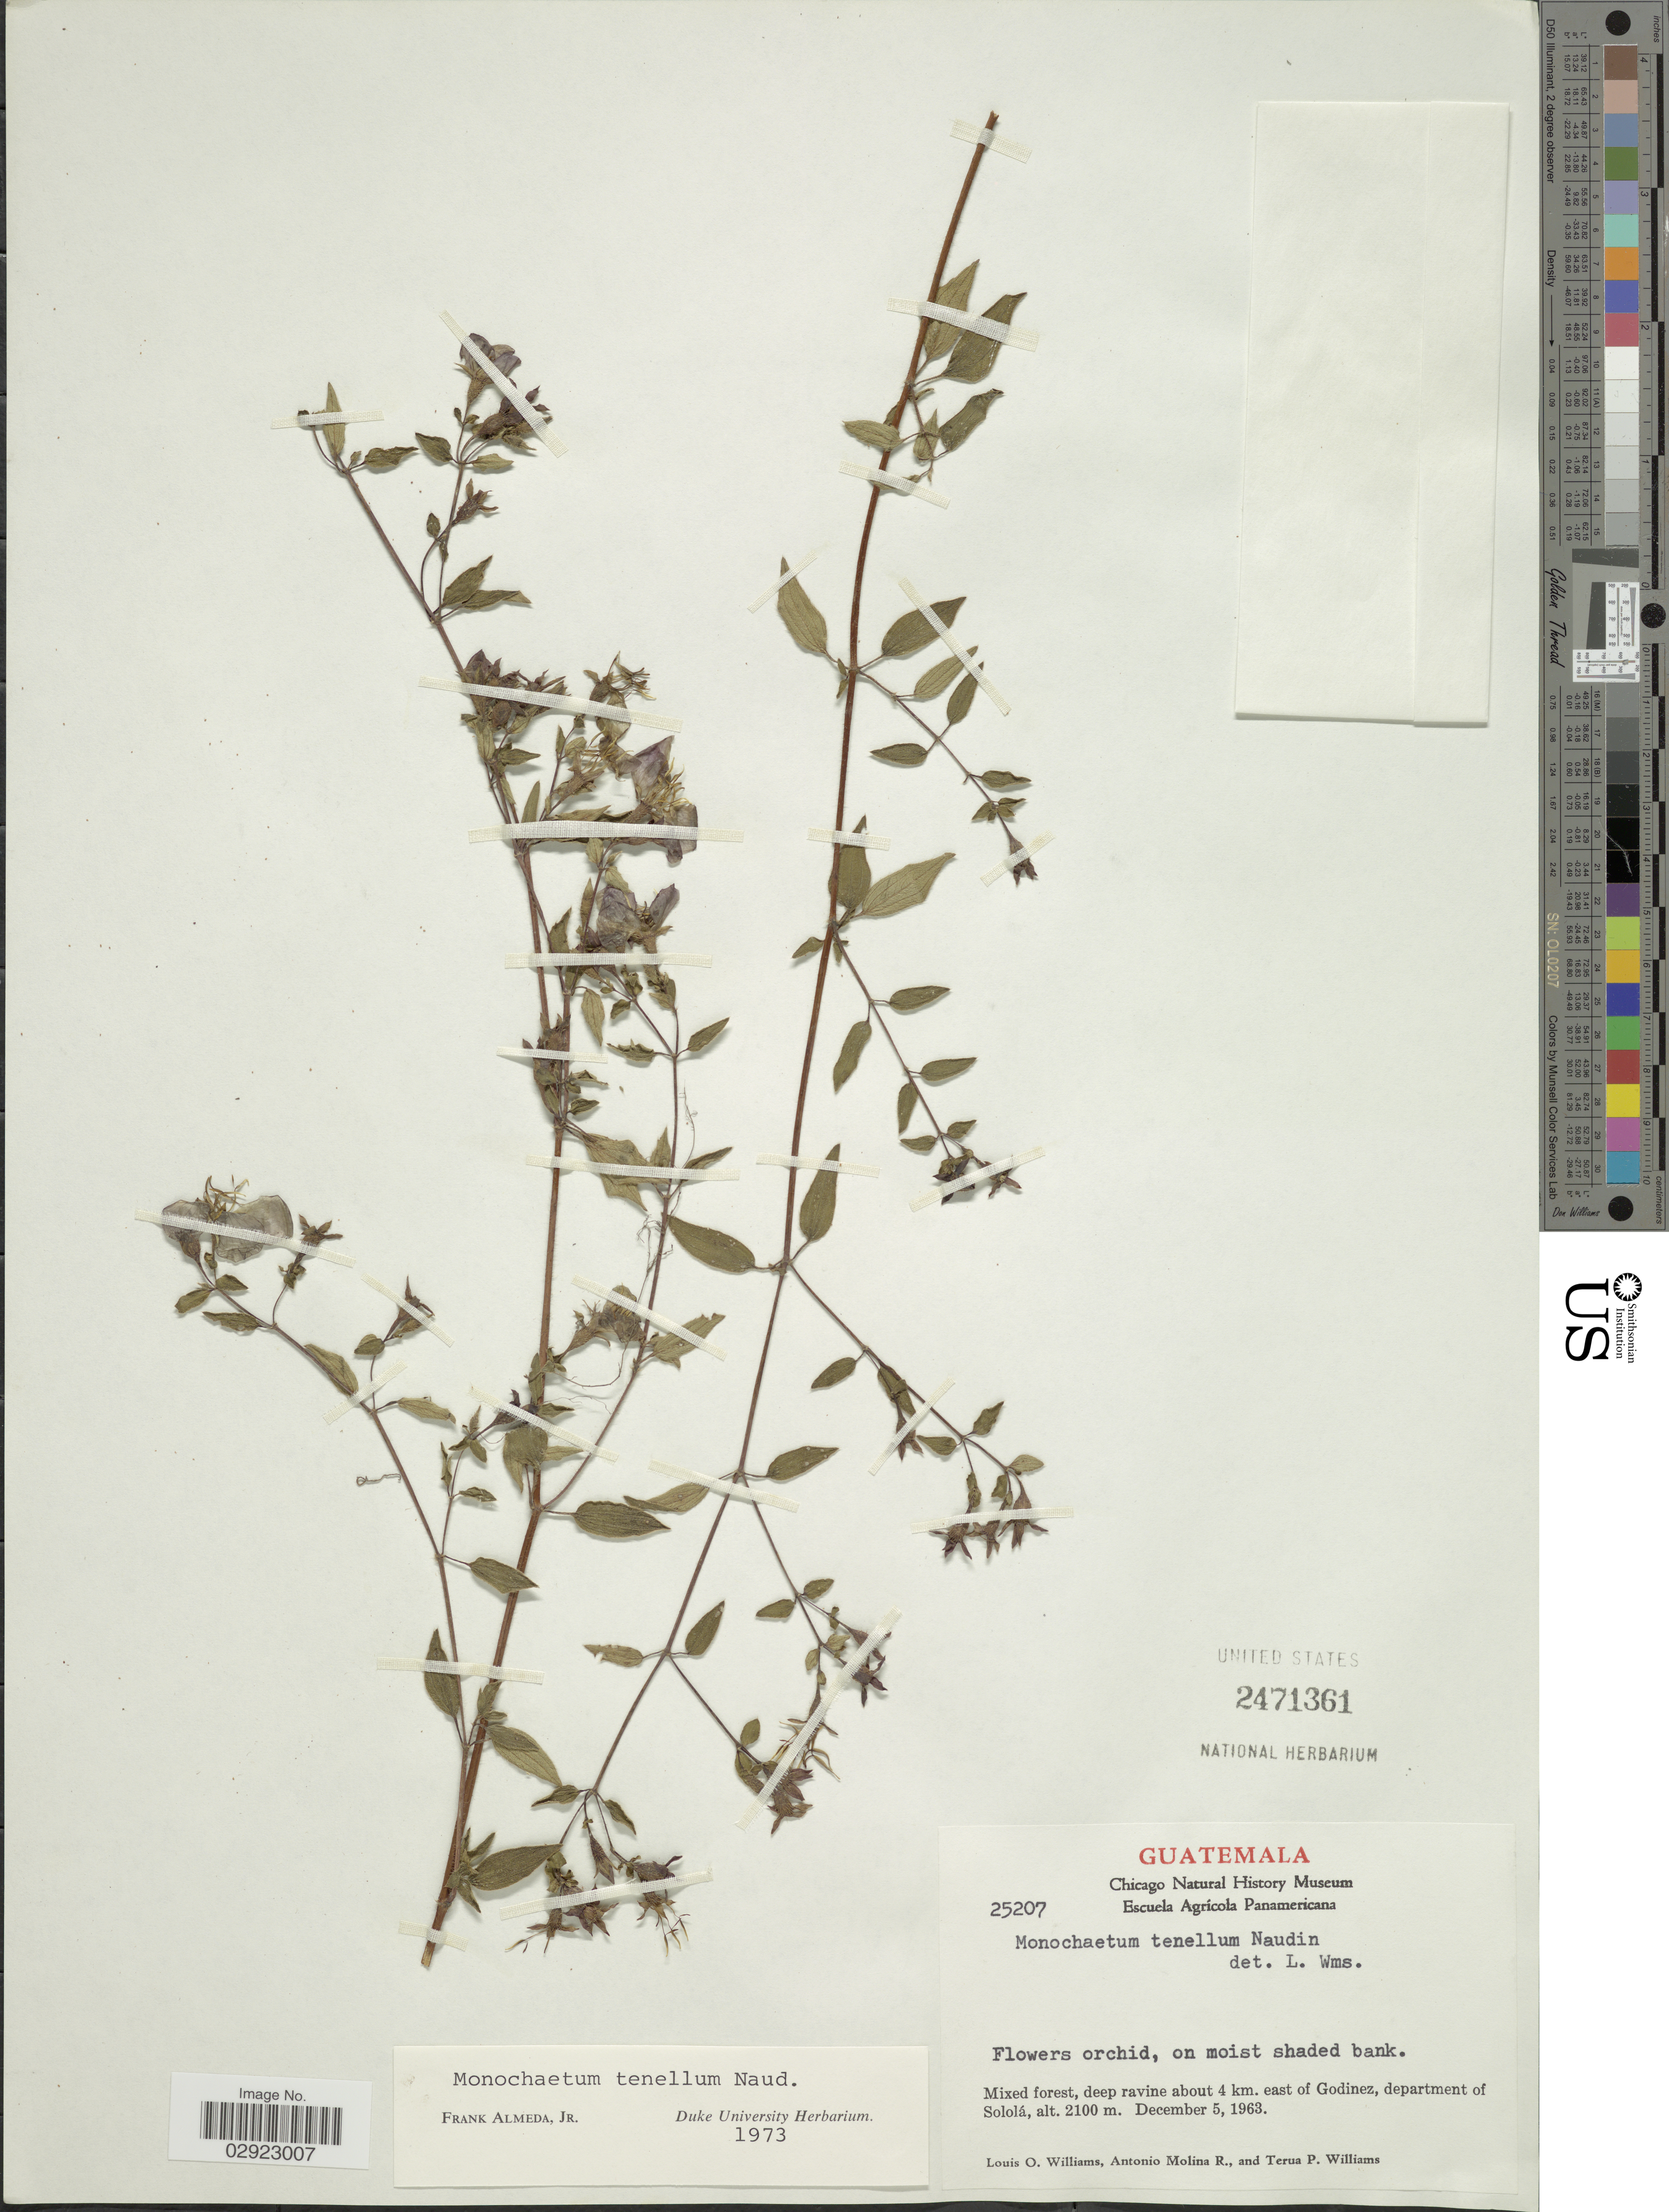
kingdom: Plantae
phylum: Tracheophyta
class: Magnoliopsida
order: Myrtales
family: Melastomataceae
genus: Monochaetum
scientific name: Monochaetum tenellum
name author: Naudin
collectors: L. O. Williams, A. Molina R. & T. P. Williams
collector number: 25207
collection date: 1963-12-05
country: Guatemala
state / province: Sololá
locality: Mixed forest, deep ravine about 4 km. east of Godinez, department of Sololá.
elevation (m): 2100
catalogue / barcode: US 2471361